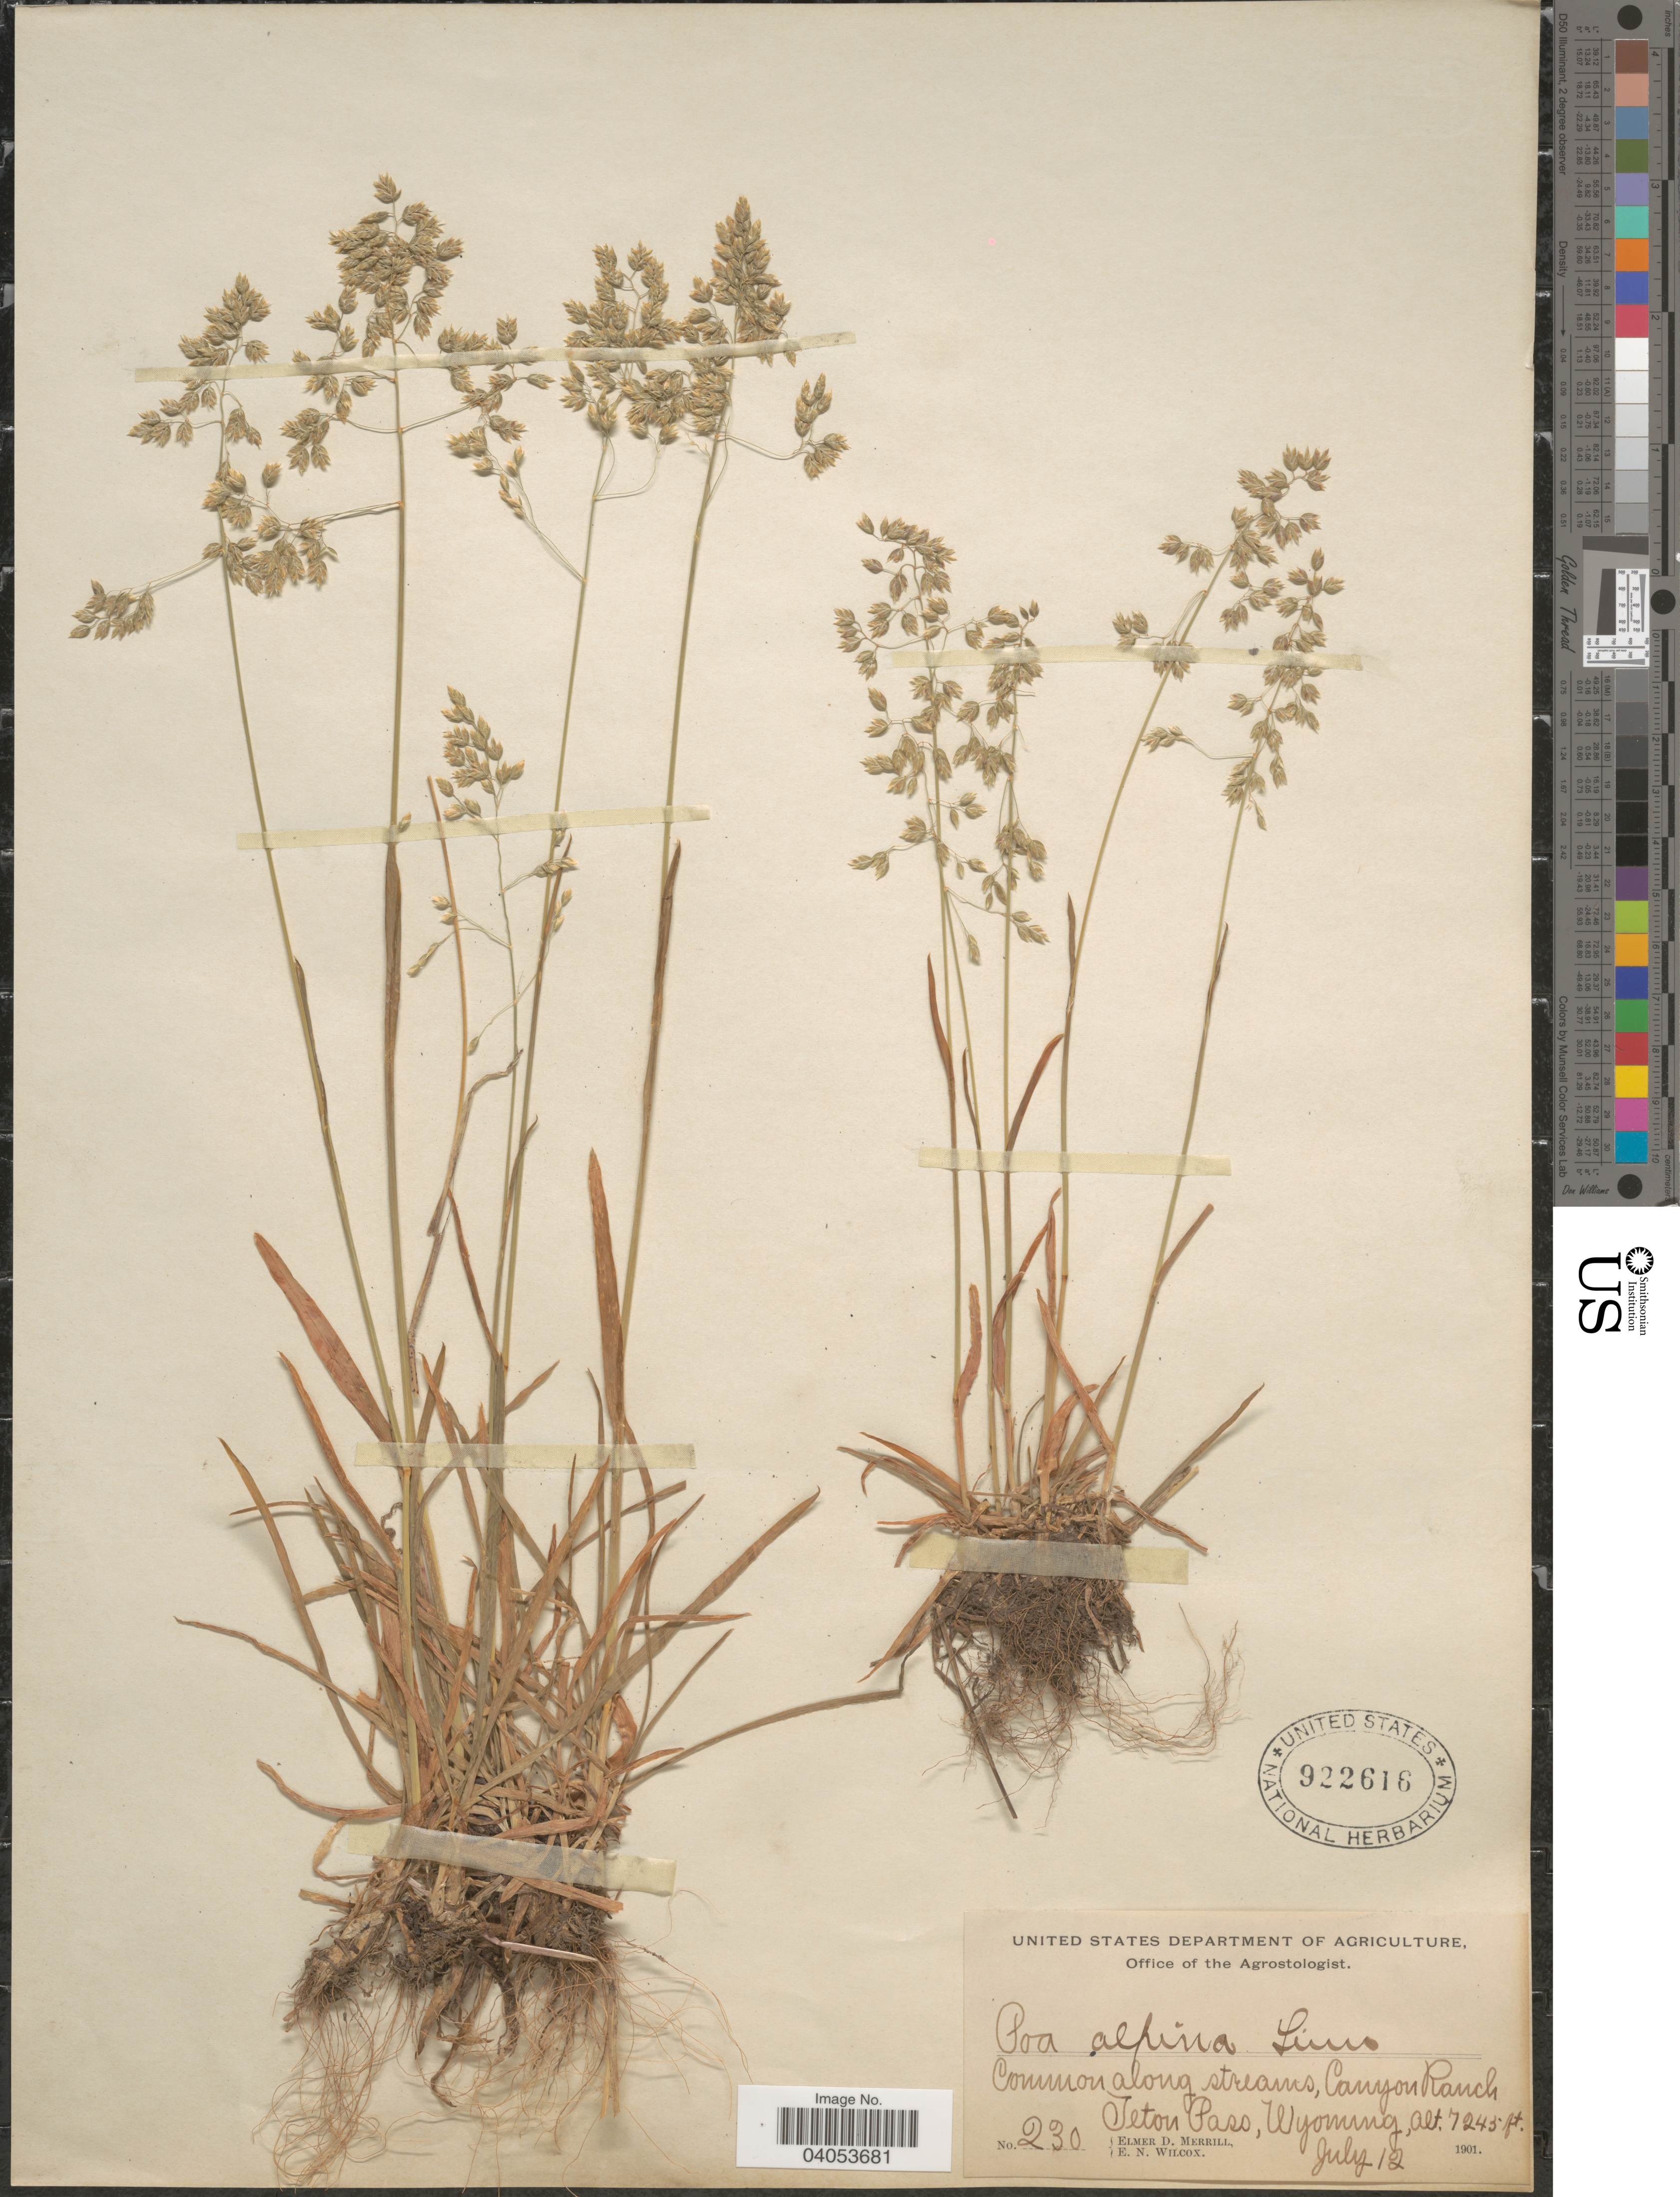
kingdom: Plantae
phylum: Tracheophyta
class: Liliopsida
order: Poales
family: Poaceae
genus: Poa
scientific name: Poa alpina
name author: L.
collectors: E. D. Merrill & E. Wilcox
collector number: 230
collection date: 1901-07-12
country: United States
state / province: Wyoming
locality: Canyon Ranch. Teton Pass.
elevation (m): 2208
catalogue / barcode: US 922616